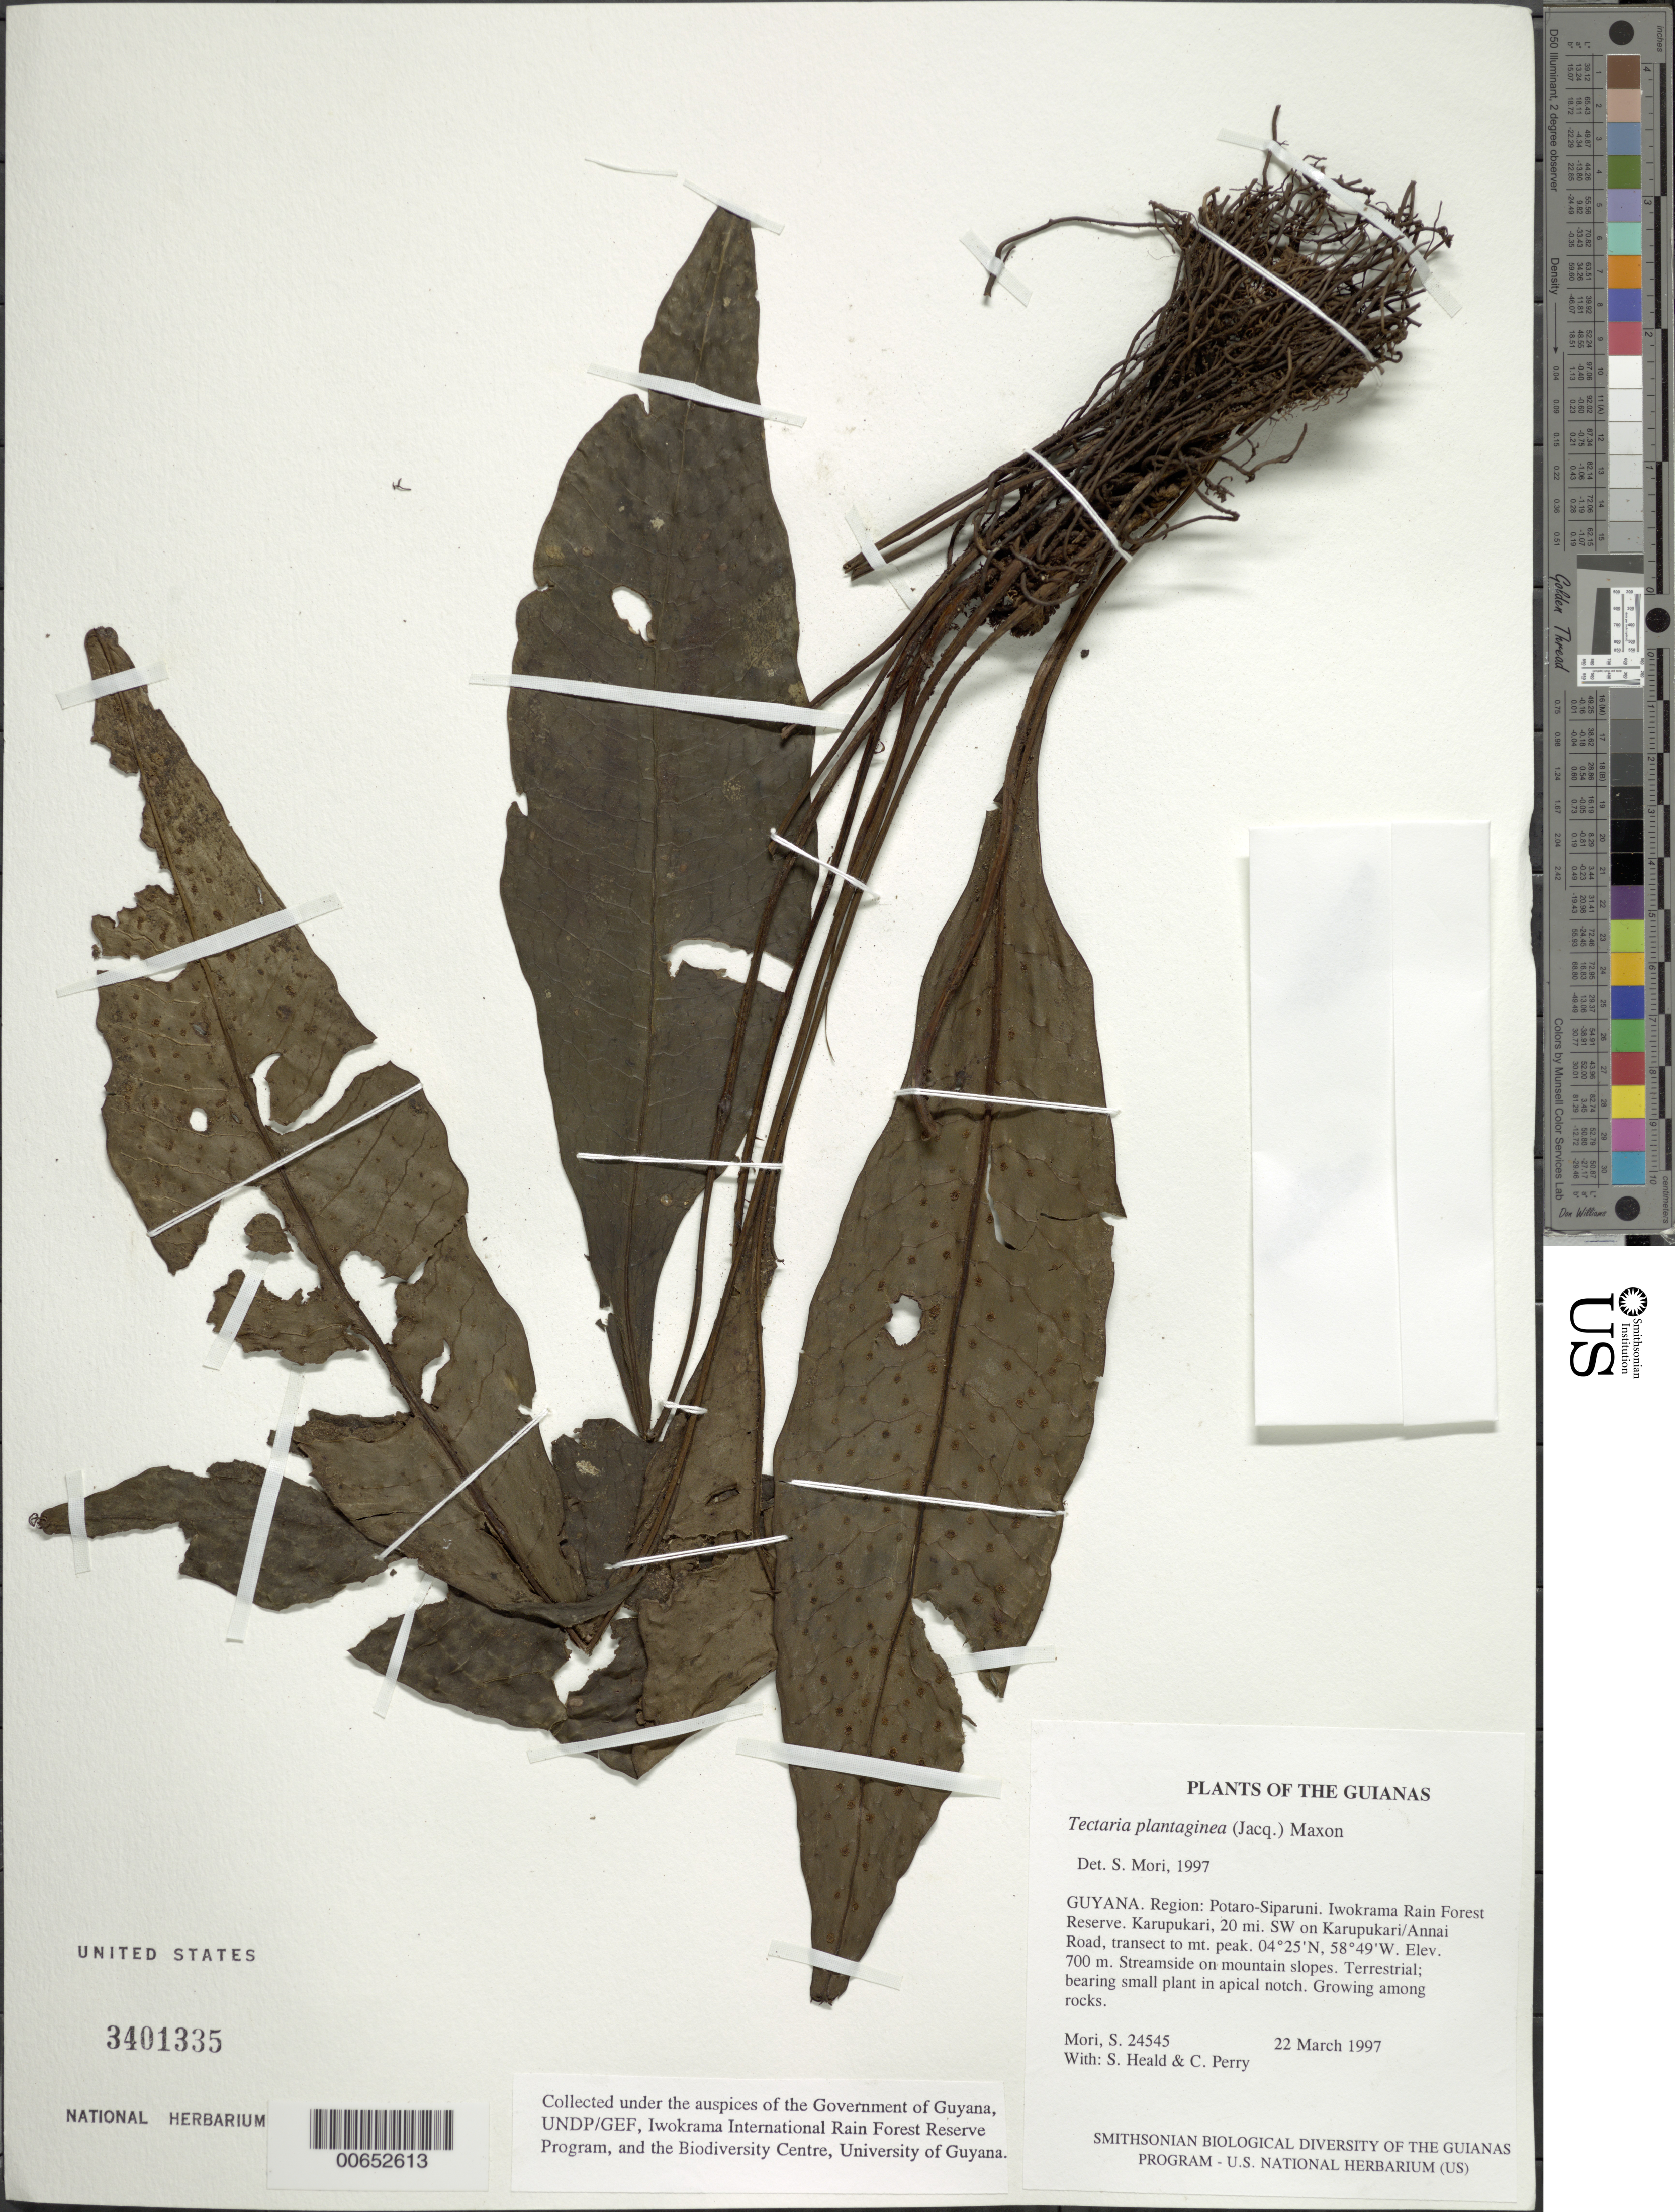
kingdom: Plantae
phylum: Tracheophyta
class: Polypodiopsida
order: Polypodiales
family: Tectariaceae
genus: Tectaria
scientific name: Tectaria plantaginea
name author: (Jacq.) Maxon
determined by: Mori, Scott A.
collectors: S. Mori, S. Heald & C. Perry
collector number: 24545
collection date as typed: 22 March 1997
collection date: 1997-03-22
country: Guyana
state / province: Potaro-Siparuni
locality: Iwokrama Rain Forest Reserve. Karupukari, 20 mi. SW on Karupukari/Annai Road, transect to mt. peak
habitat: Streamside on mountain slopes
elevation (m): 700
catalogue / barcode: US 3401335